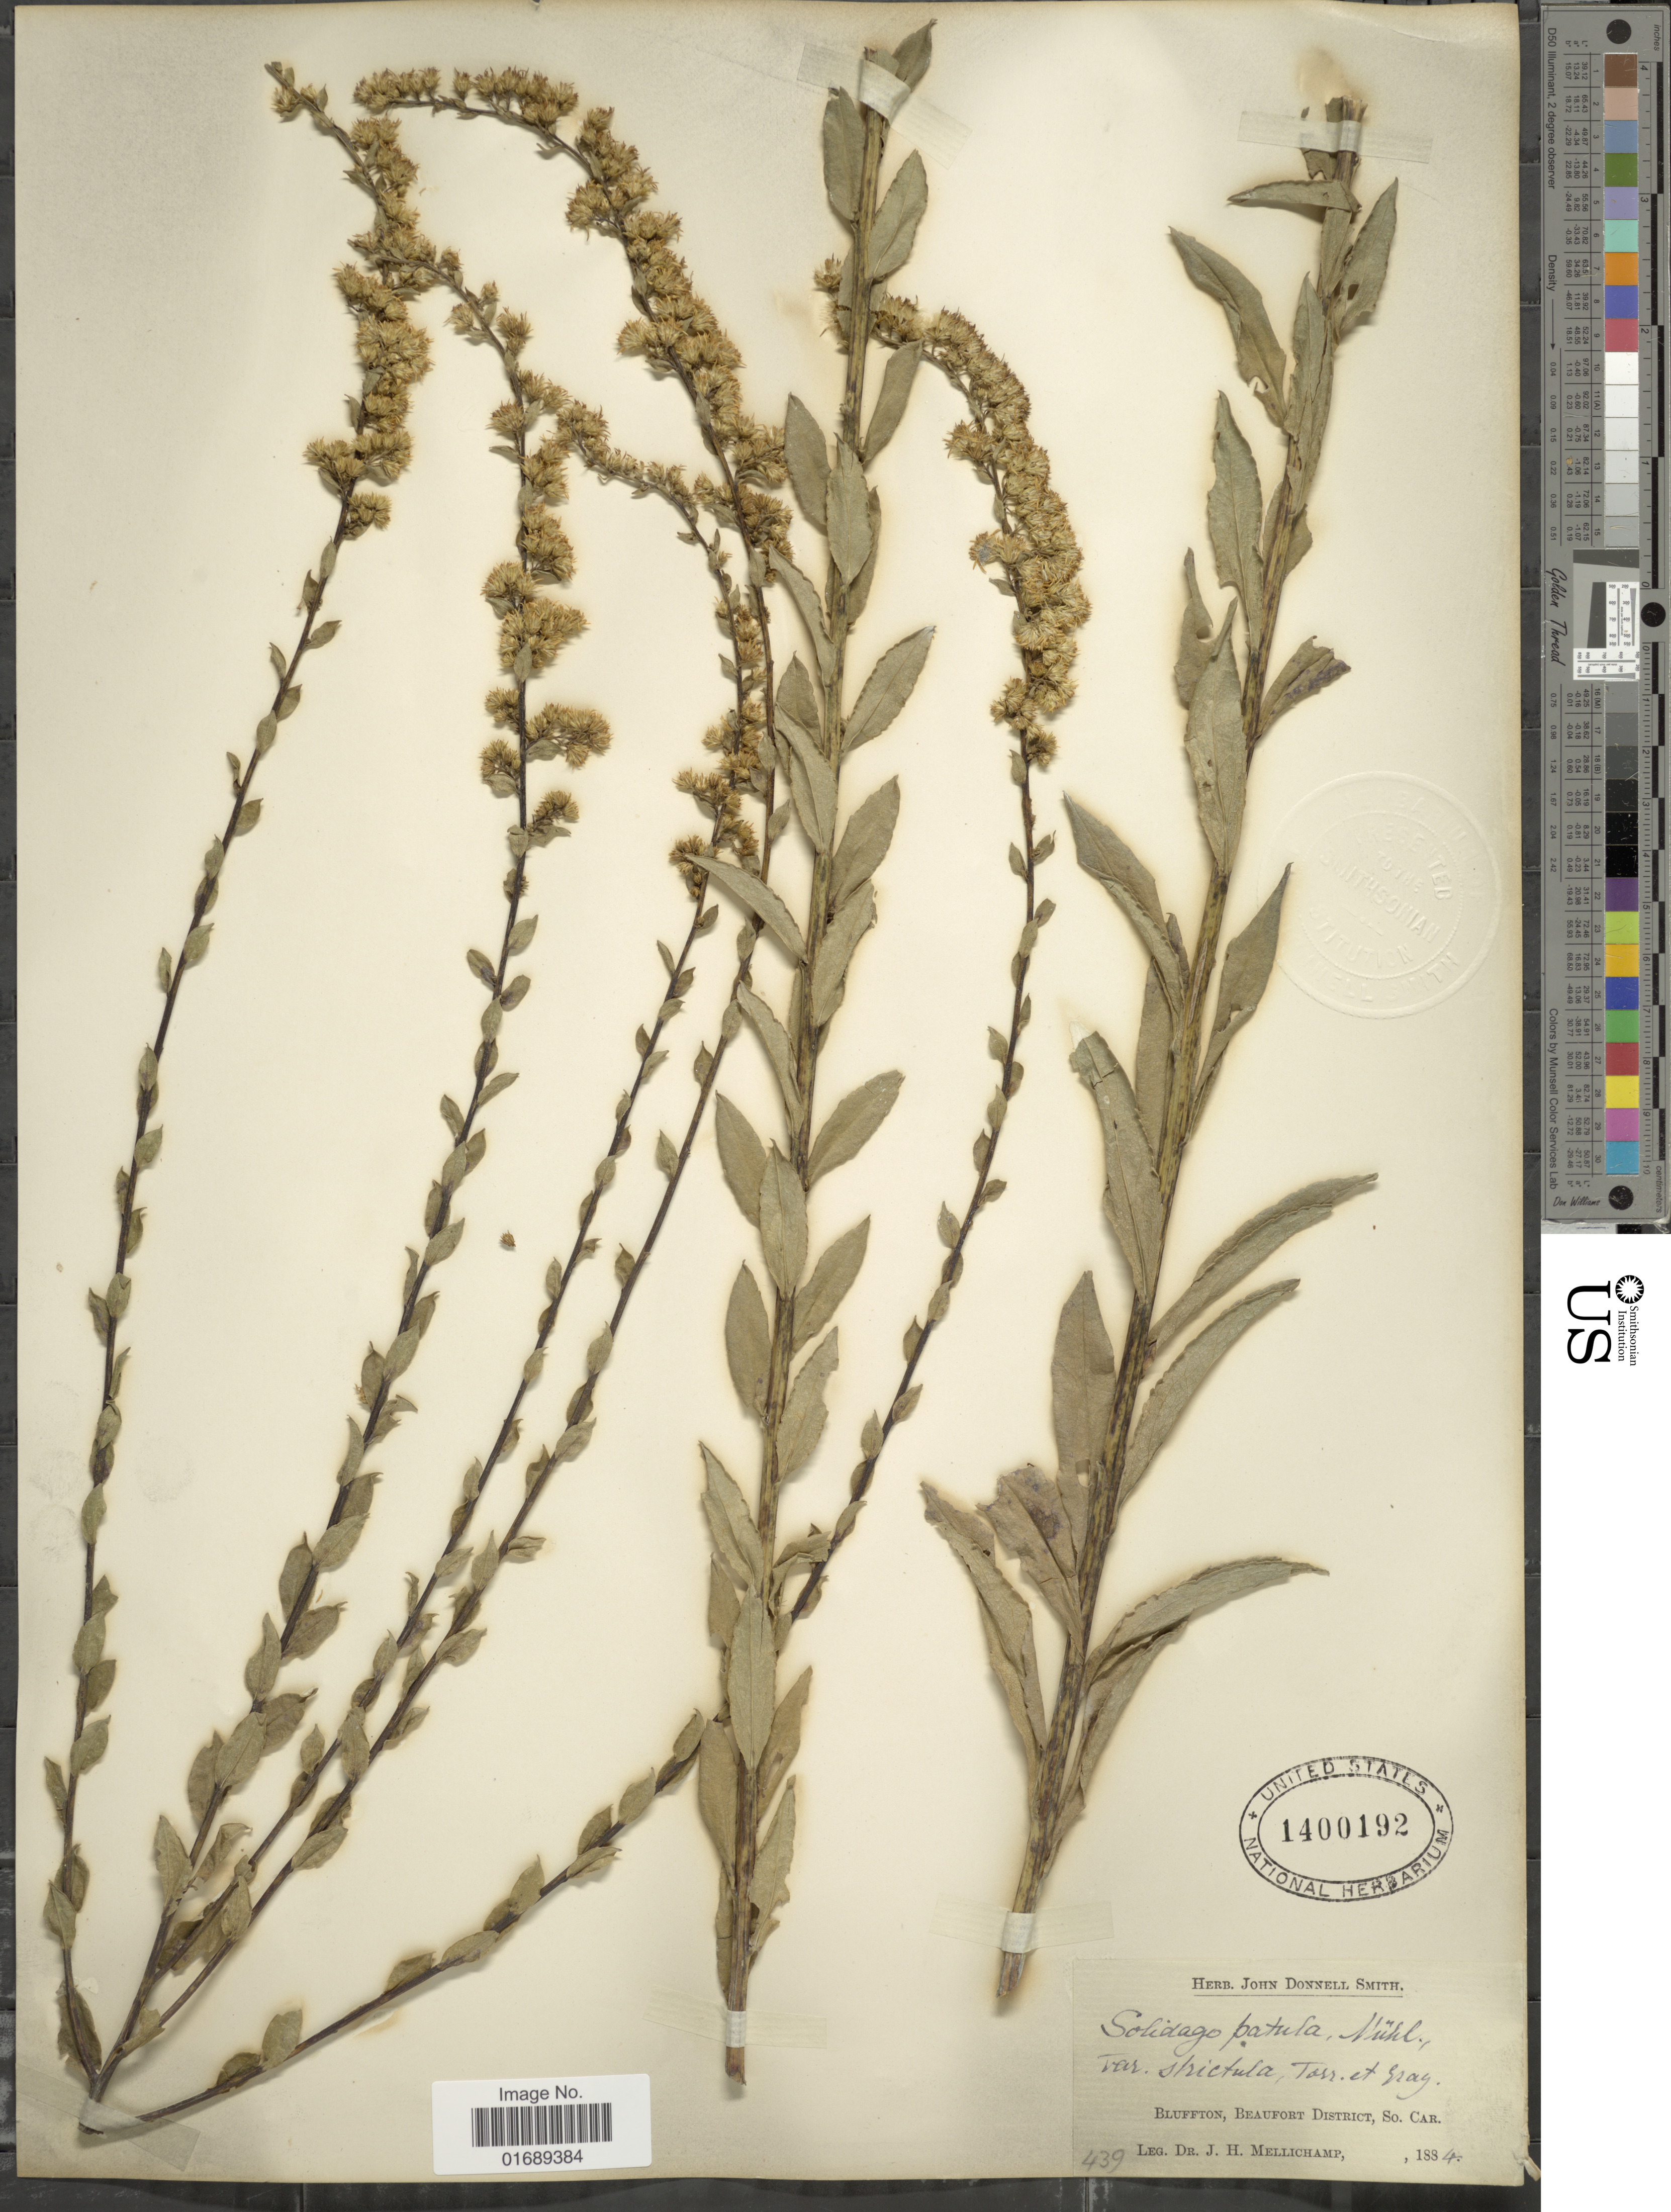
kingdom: Plantae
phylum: Tracheophyta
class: Magnoliopsida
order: Asterales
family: Asteraceae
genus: Solidago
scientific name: Solidago patula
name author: Muhl. ex Willd.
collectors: J. H. Mellichamp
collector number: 439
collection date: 1884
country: United States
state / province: South Carolina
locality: Bluffton, Beaufort District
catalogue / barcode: US 1400192